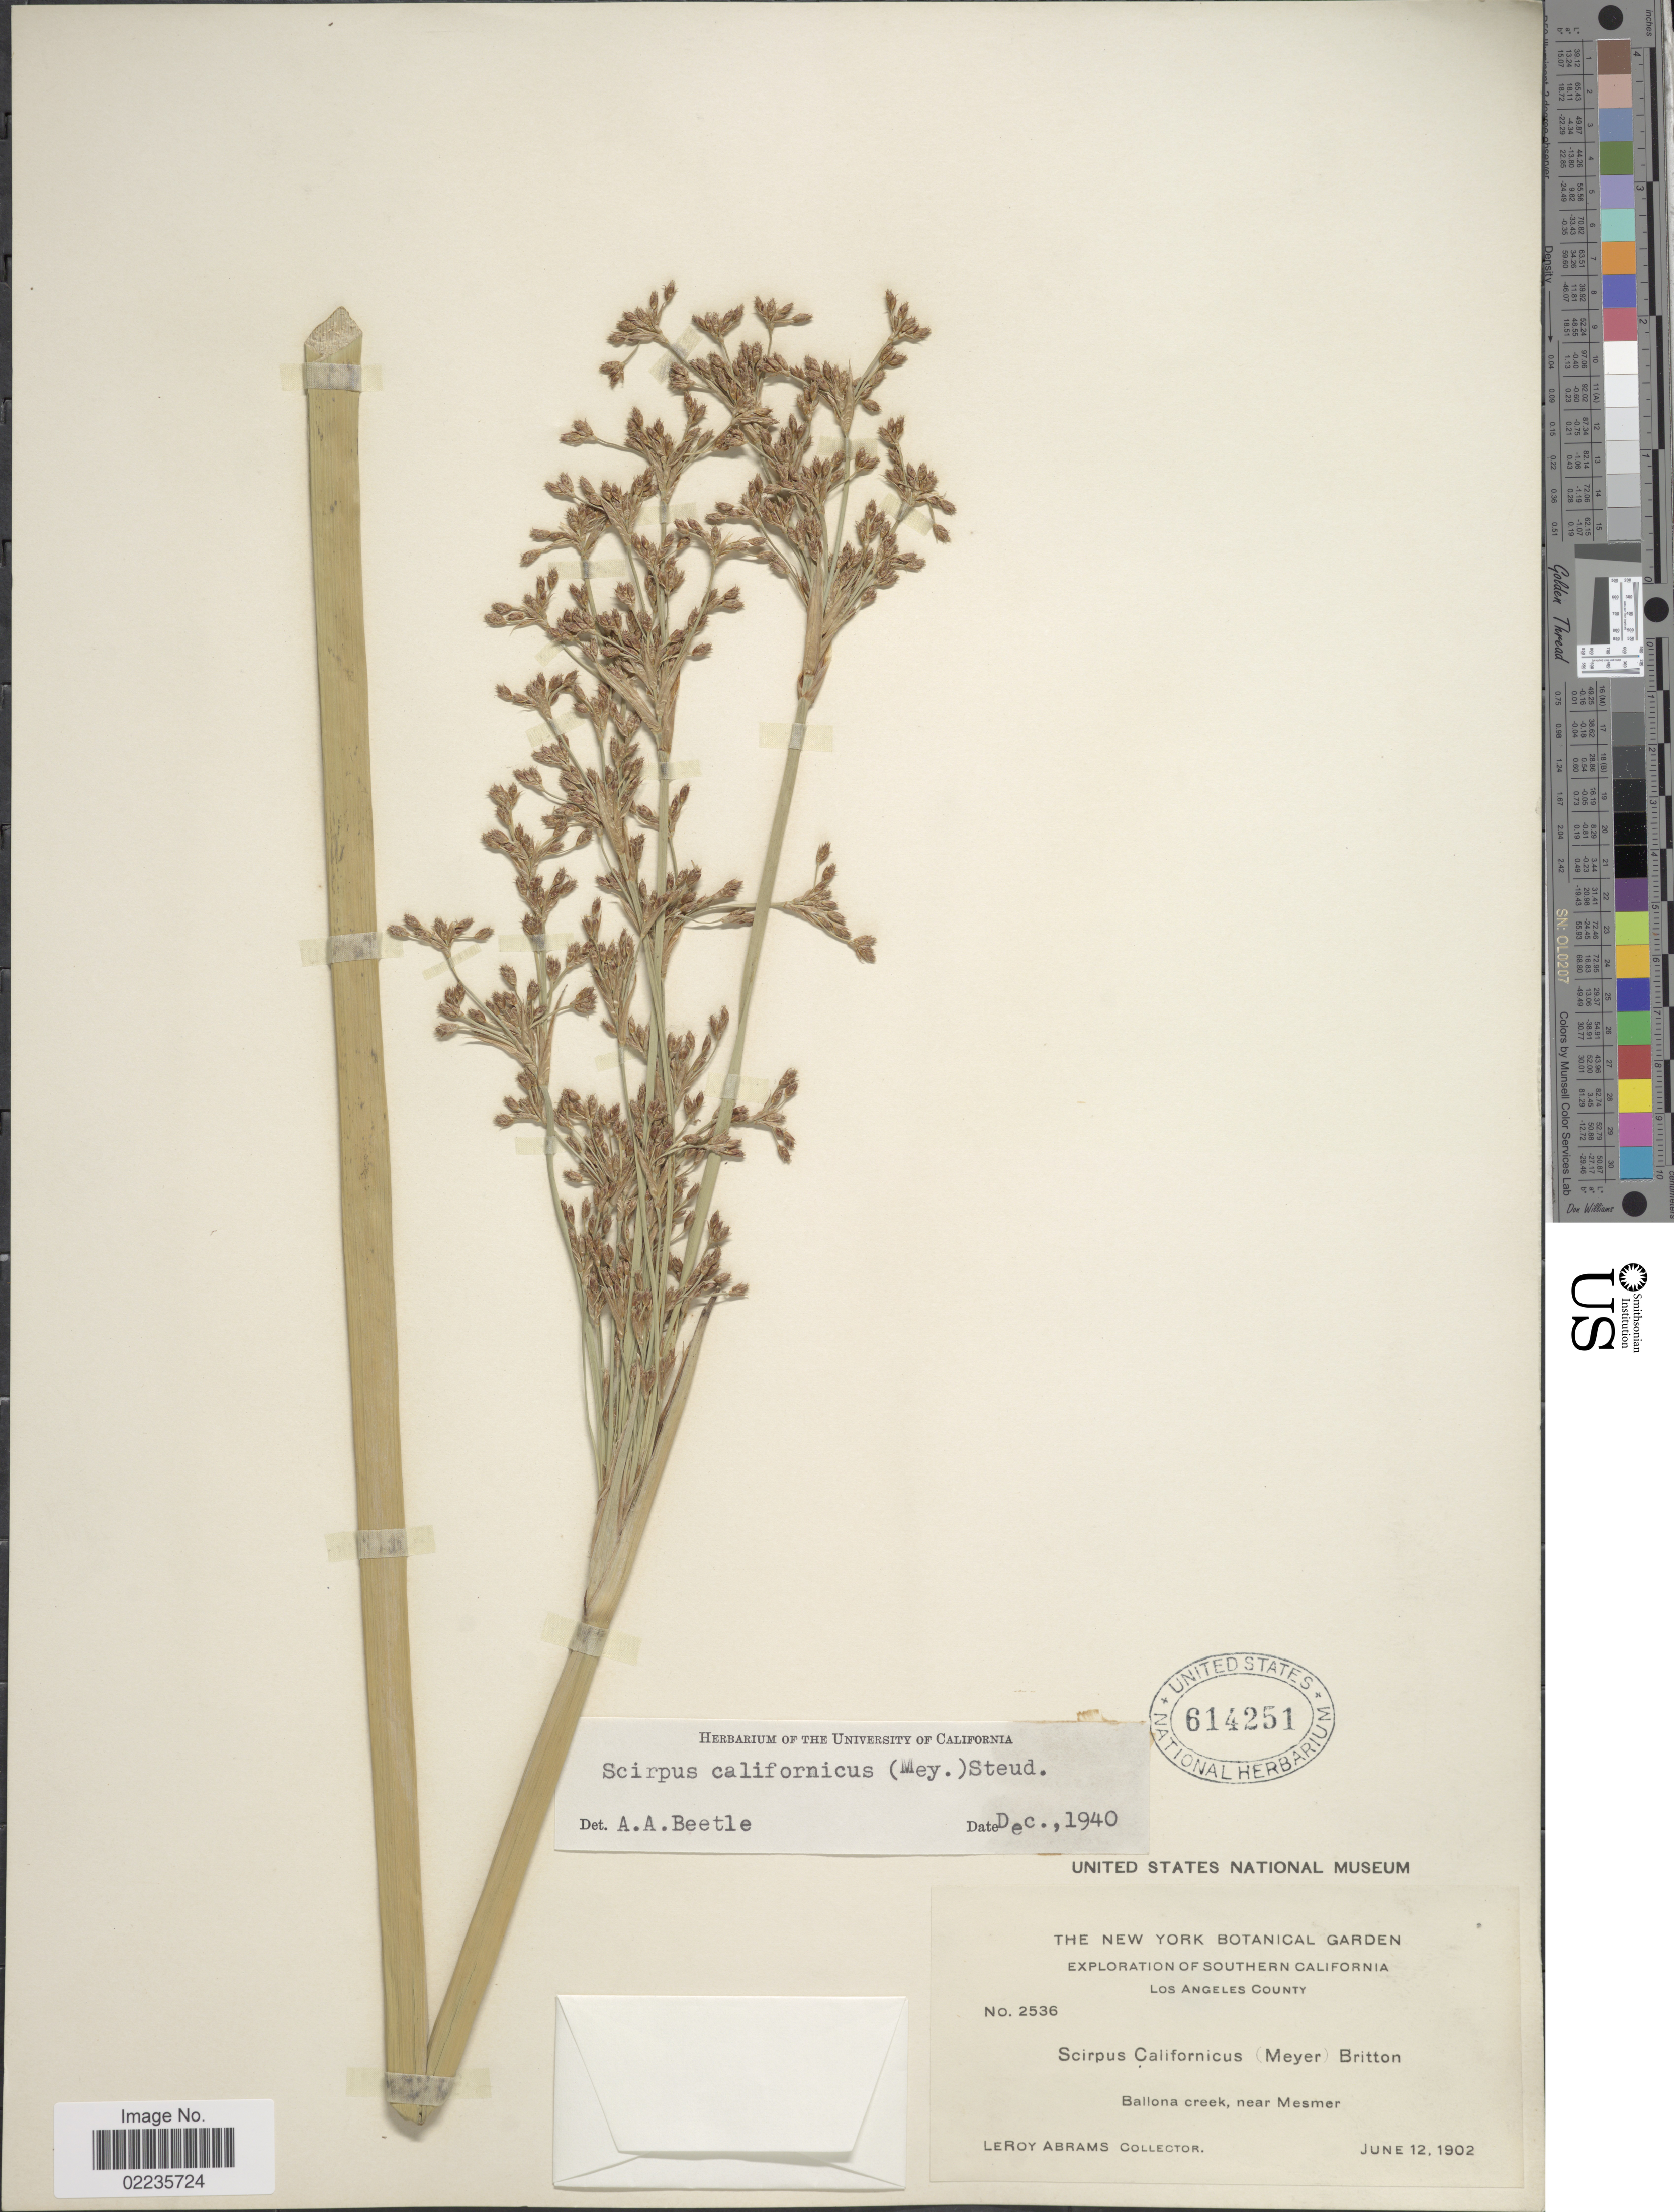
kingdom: Plantae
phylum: Tracheophyta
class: Liliopsida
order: Poales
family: Cyperaceae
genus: Schoenoplectus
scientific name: Schoenoplectus californicus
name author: (C.A. Mey.) Soják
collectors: L. Abrams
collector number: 2536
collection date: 1902-06-12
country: United States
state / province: California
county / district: Los Angeles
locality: Southern California, Los Angeles County, Ballona Creek, near Mesmer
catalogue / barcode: US 614251